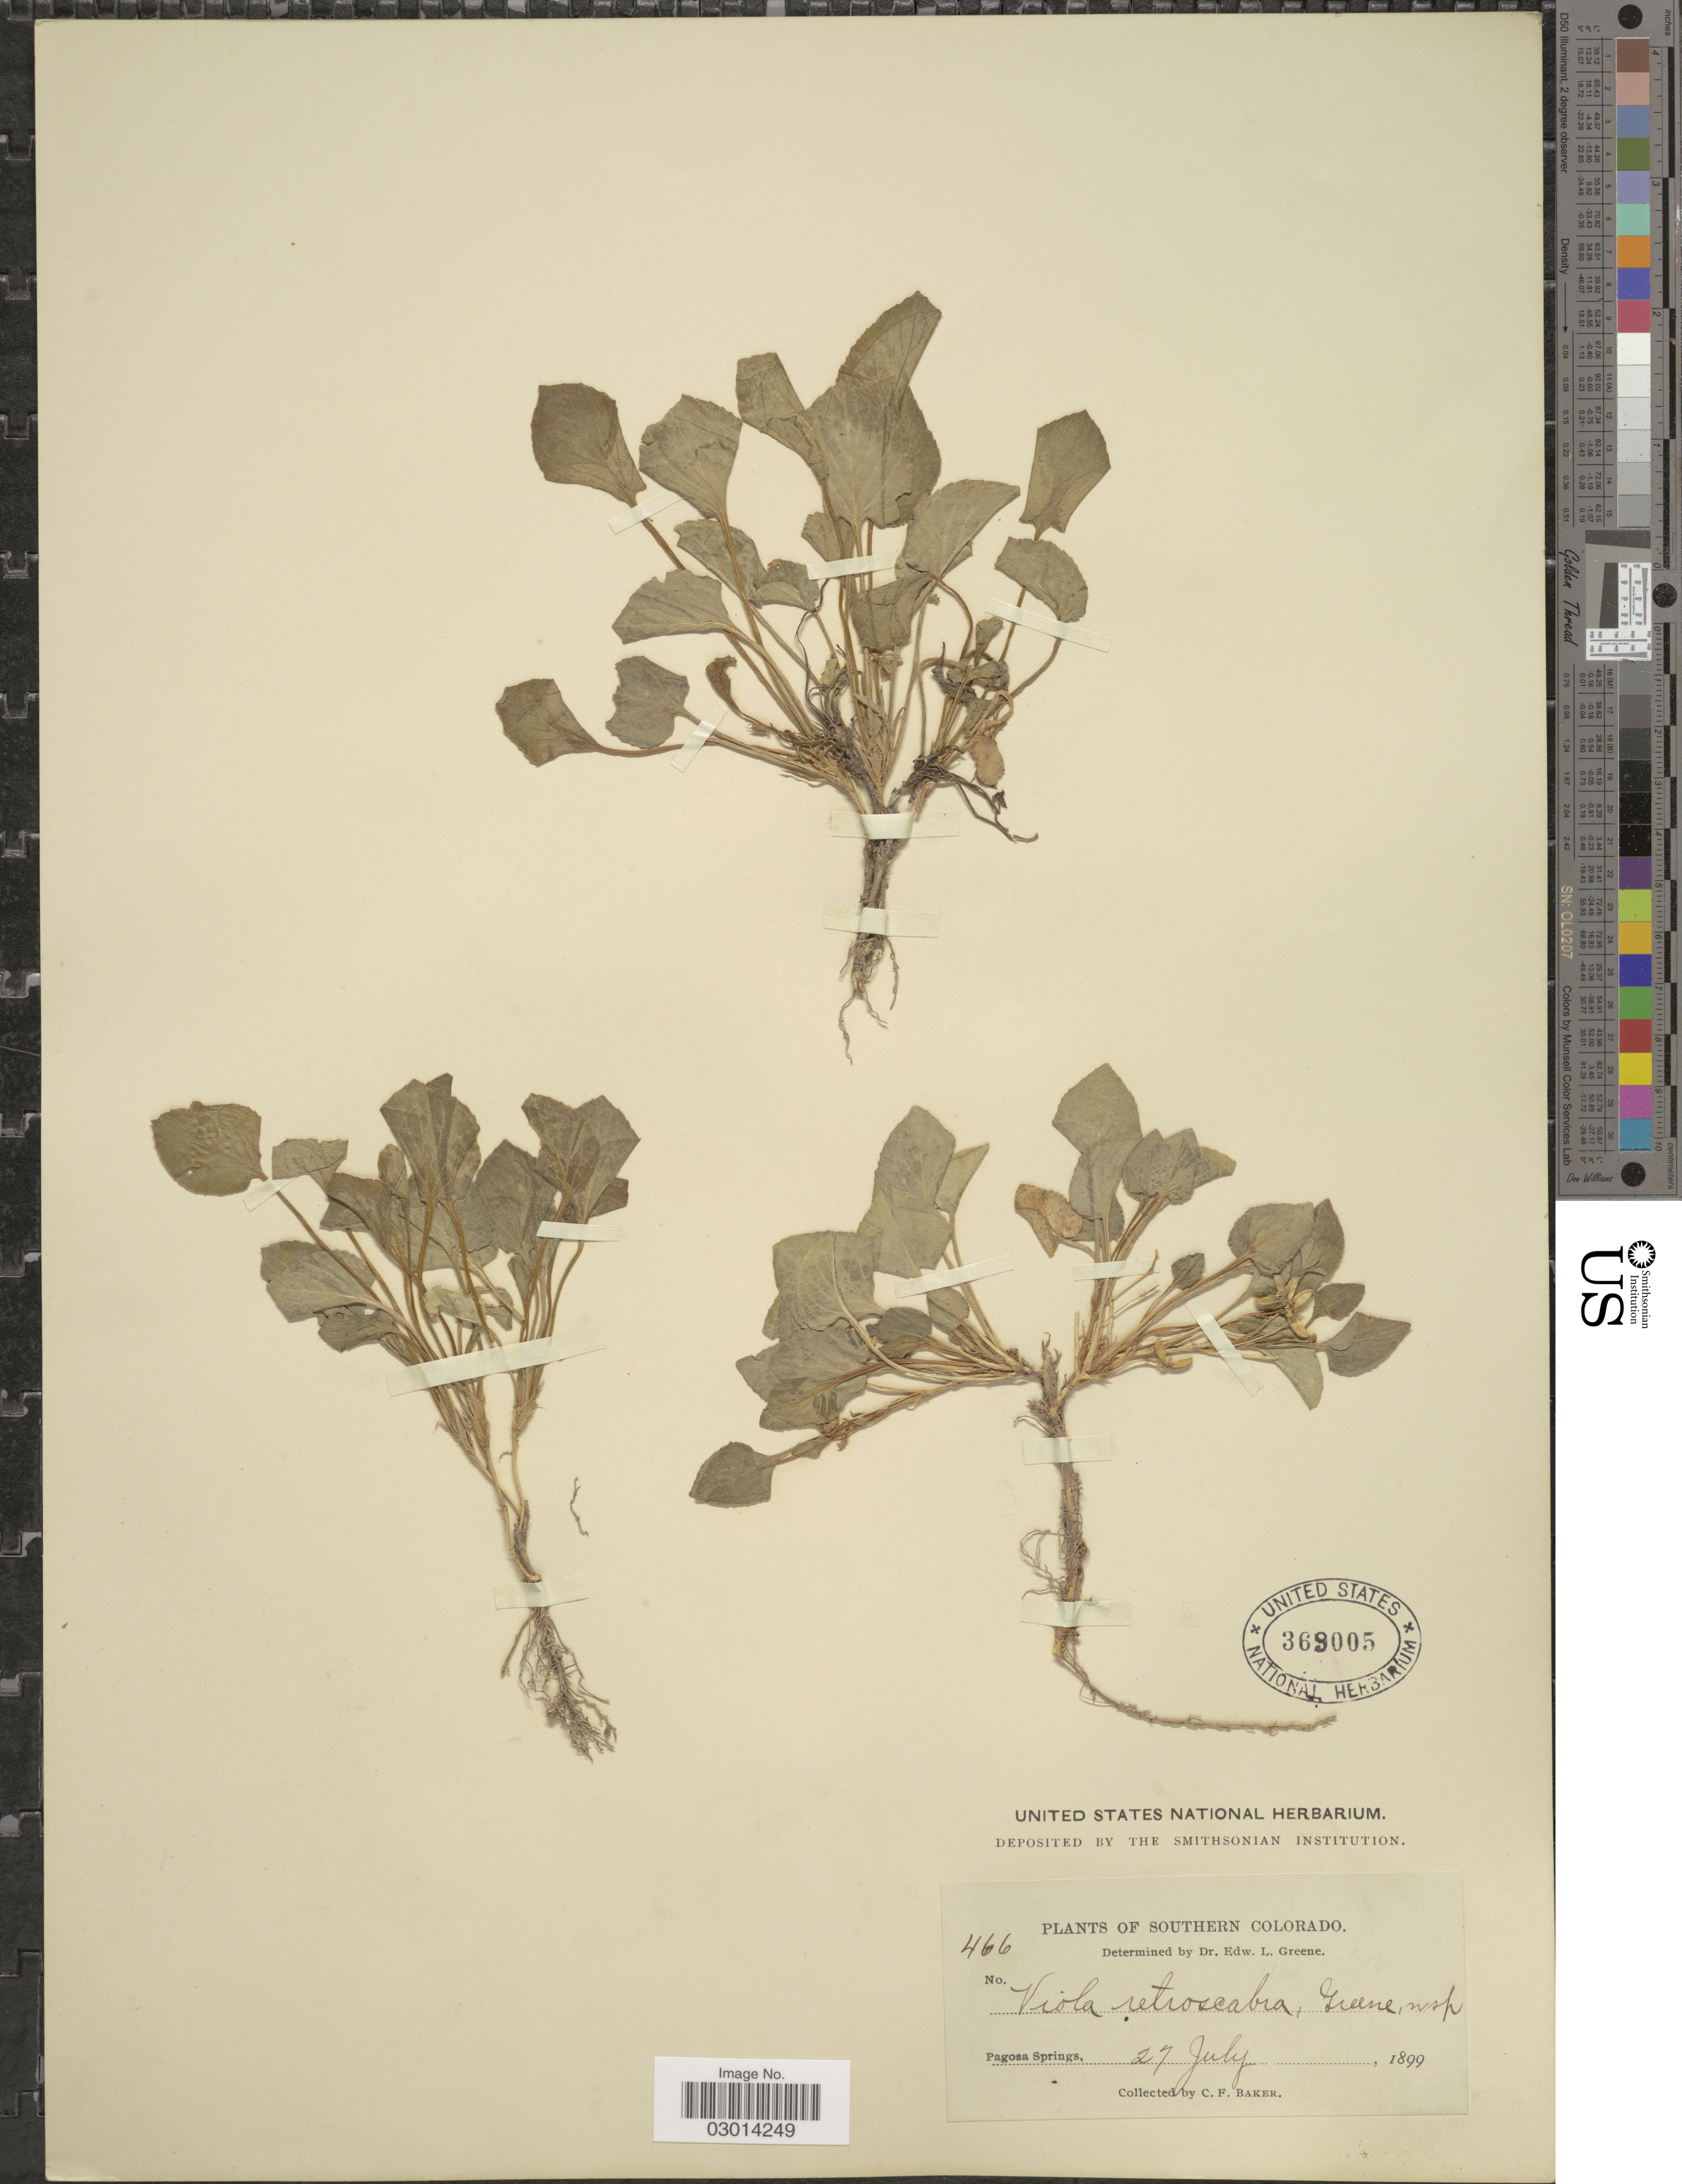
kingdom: Plantae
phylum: Tracheophyta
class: Magnoliopsida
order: Malpighiales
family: Violaceae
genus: Viola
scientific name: Viola retroscabra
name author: Greene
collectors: C. F. Baker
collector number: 466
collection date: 1899-07-27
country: United States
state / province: Colorado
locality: Southern Colorado. Pagosa Springs.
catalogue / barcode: US 369005